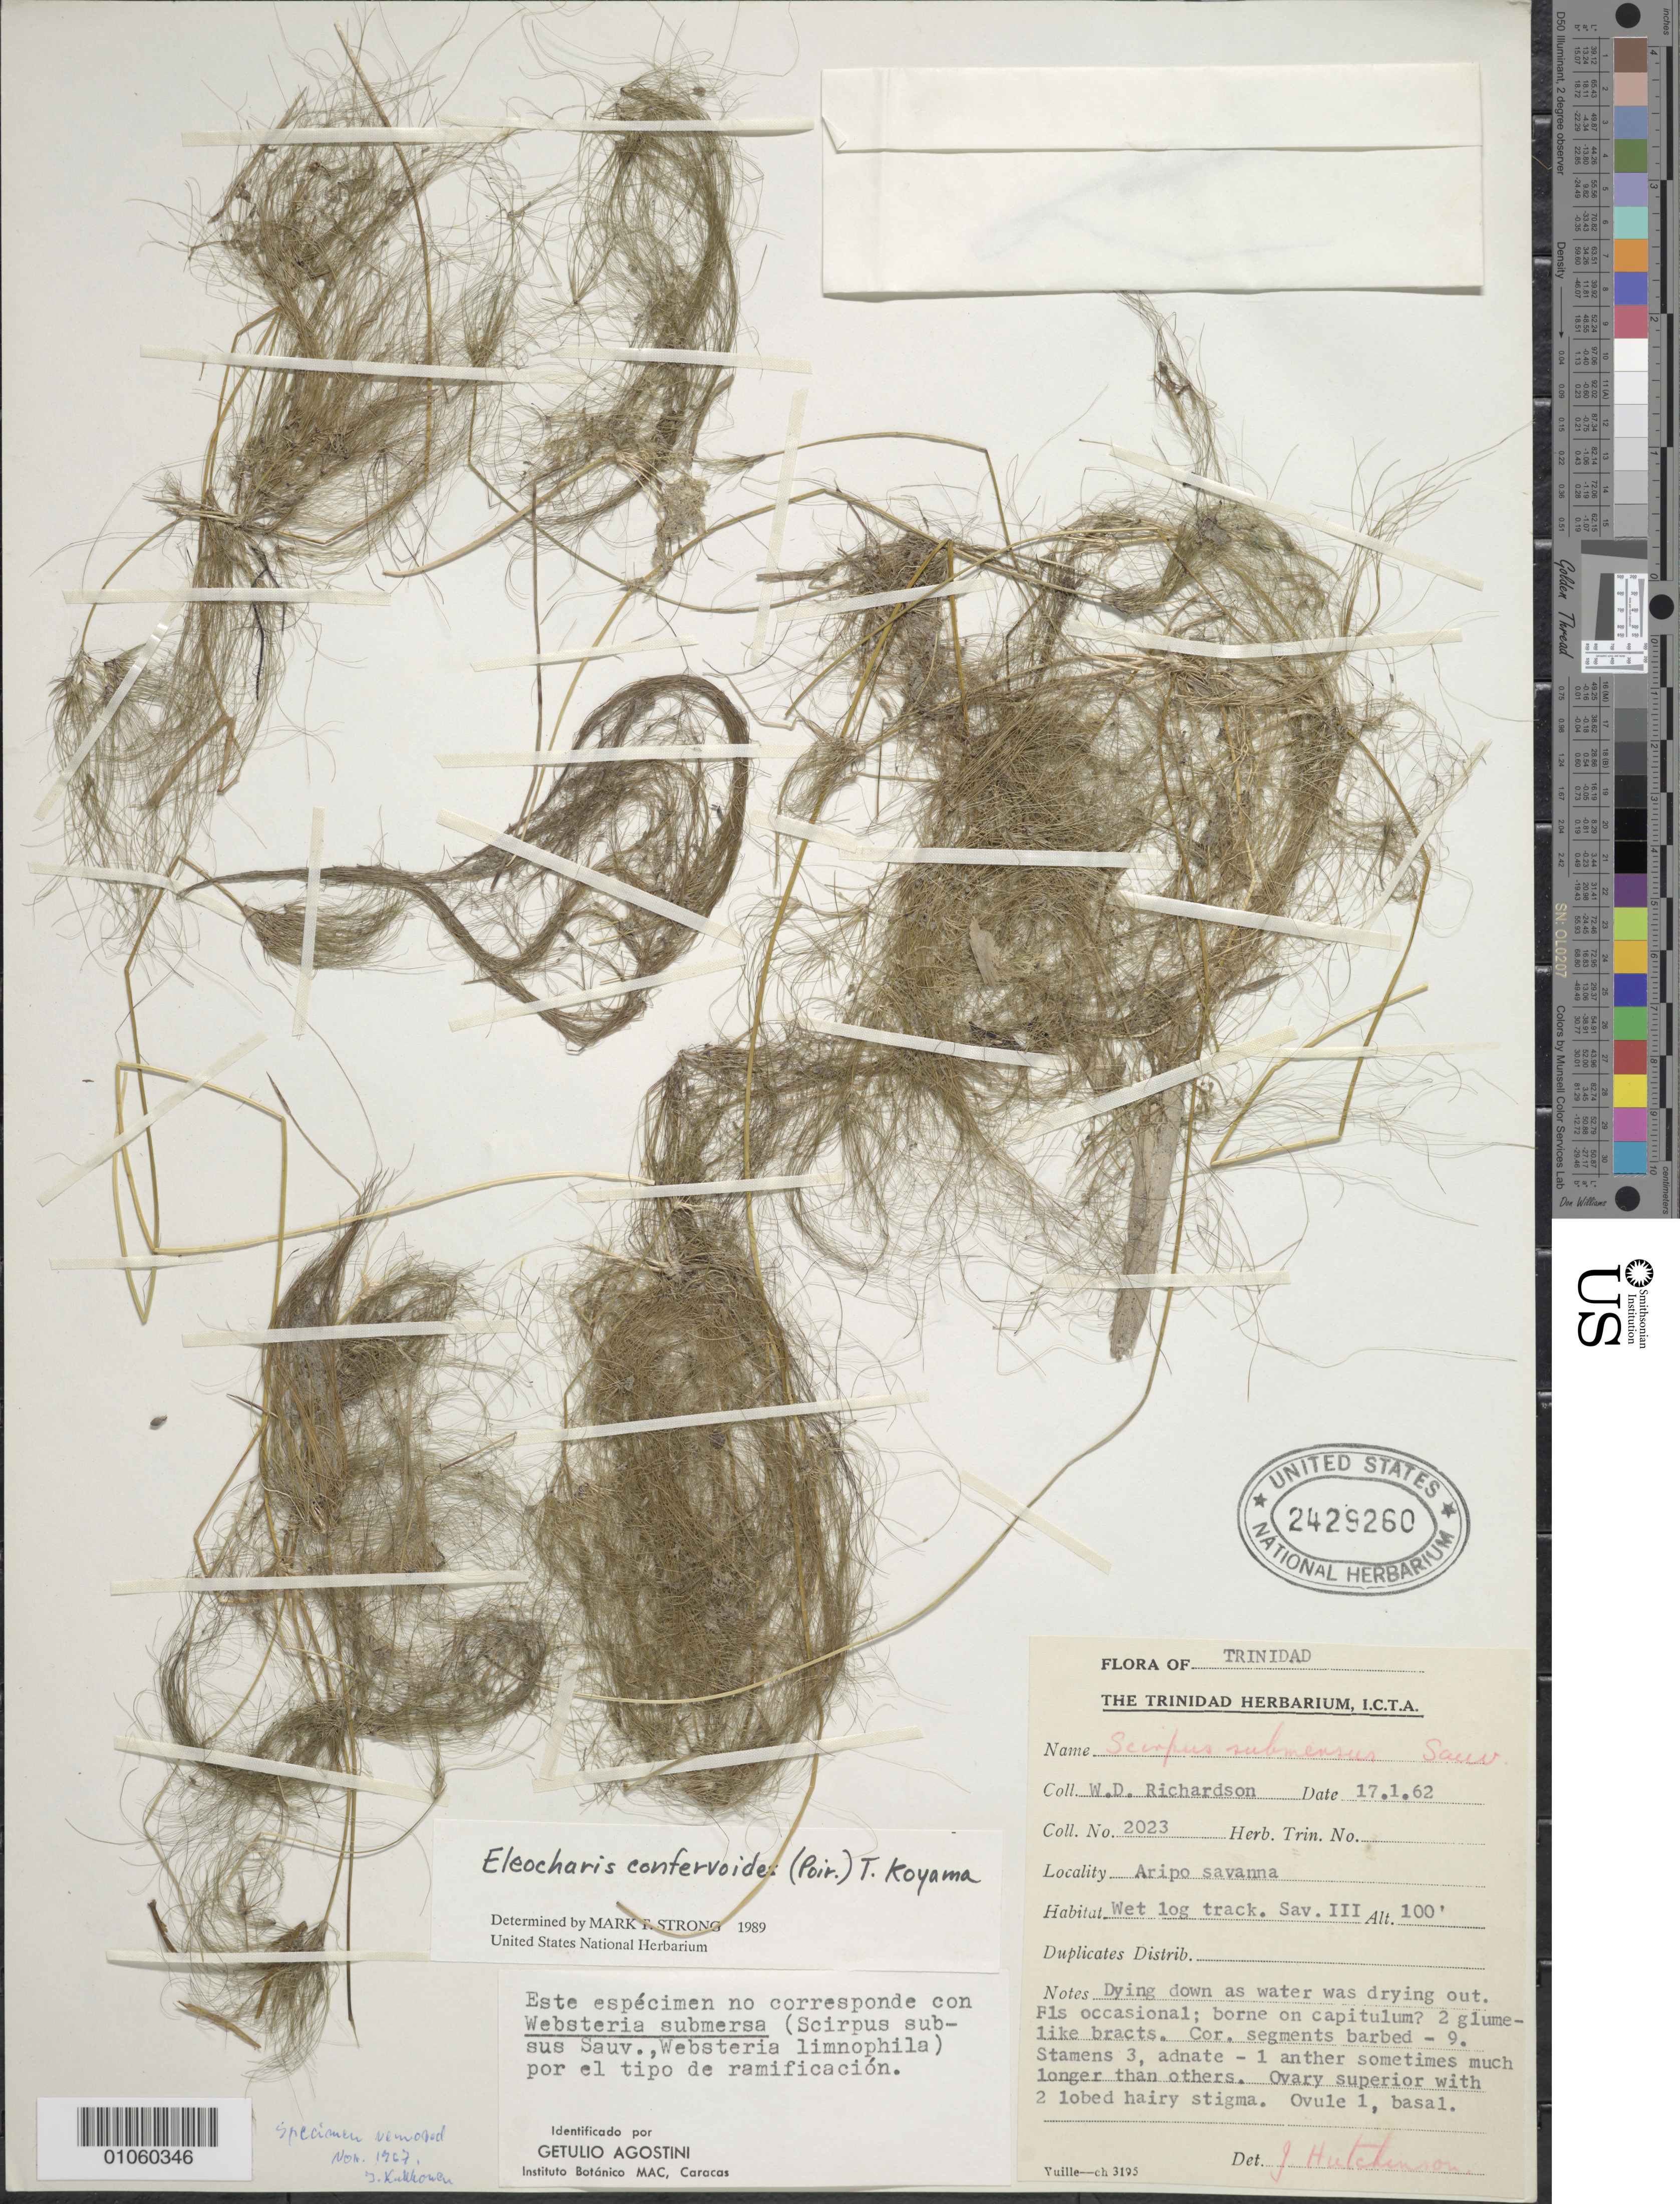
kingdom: Plantae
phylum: Tracheophyta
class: Liliopsida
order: Poales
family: Cyperaceae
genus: Eleocharis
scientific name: Eleocharis confervoides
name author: (Poir.) Steud.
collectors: W. D. Richardson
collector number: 2023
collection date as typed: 17 Jan 1962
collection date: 1962-01-17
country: Trinidad and Tobago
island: Trinidad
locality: Aripo savanna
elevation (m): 30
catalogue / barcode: US 2429260